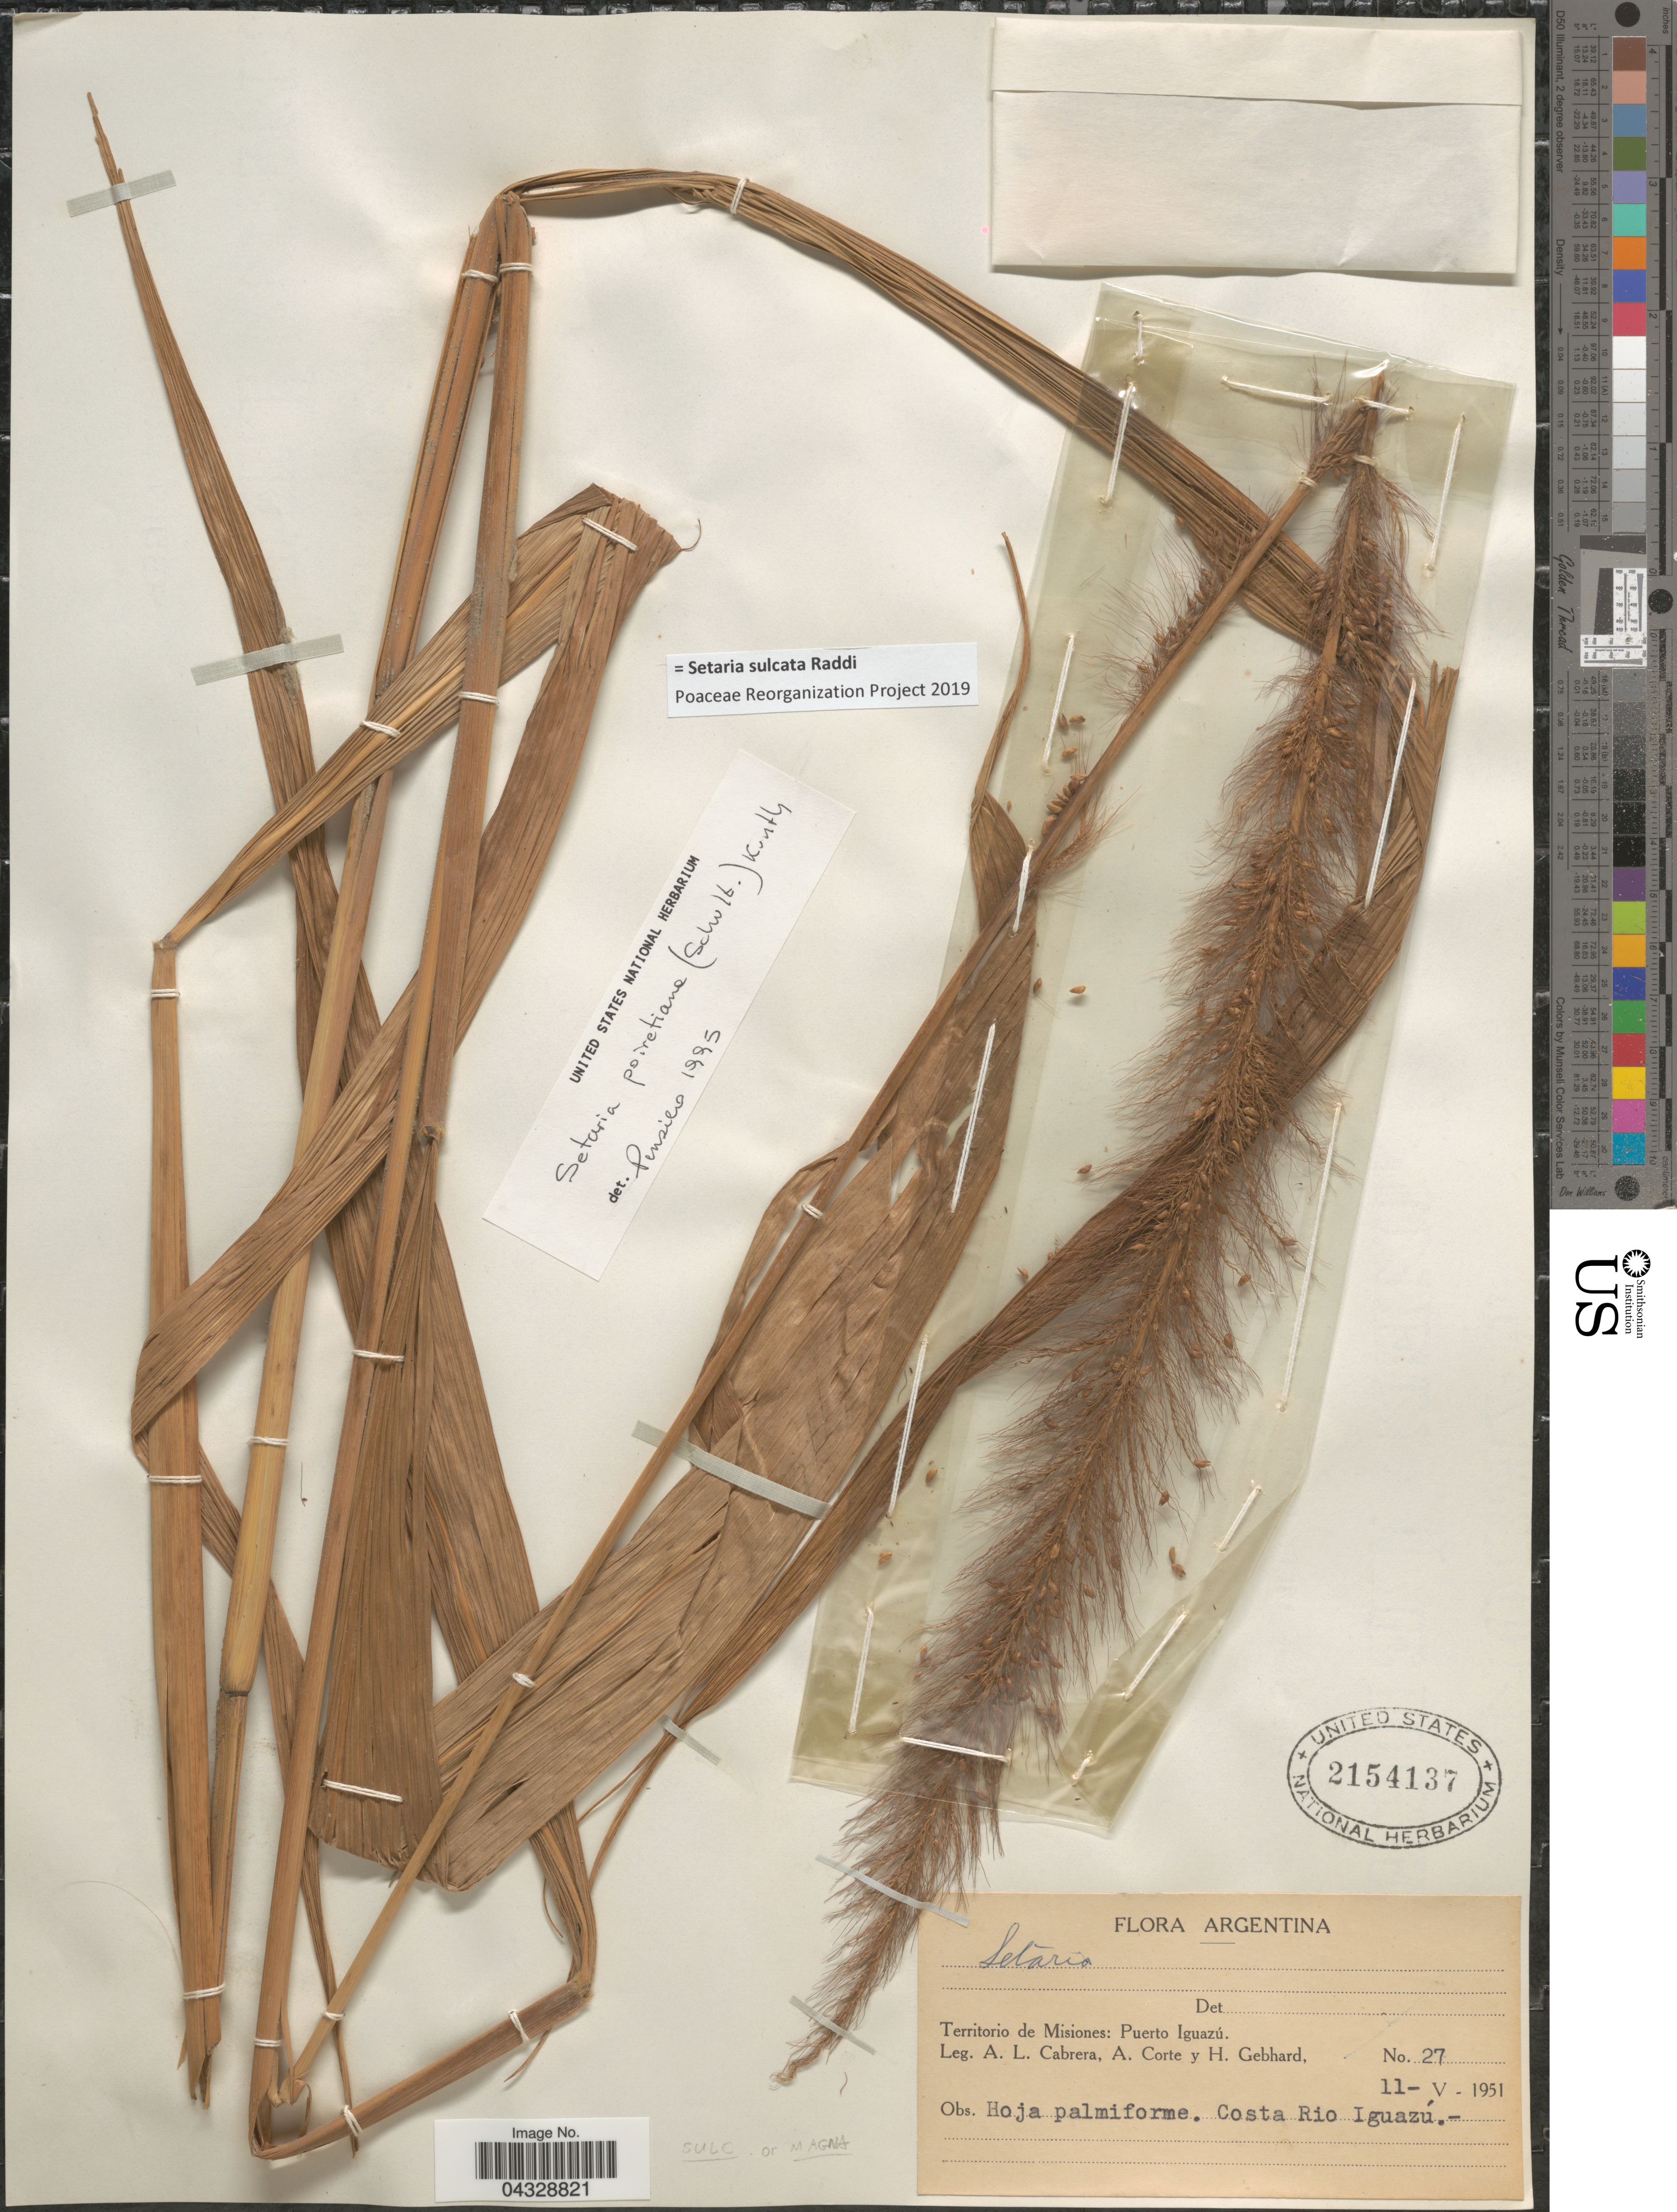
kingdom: Plantae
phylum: Tracheophyta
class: Liliopsida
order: Poales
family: Poaceae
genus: Setaria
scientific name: Setaria sulcata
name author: Raddi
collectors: A. L. Cabrera, A. Corte & H. Gebhard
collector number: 27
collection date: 1951-05-11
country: Argentina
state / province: Misiones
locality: Puerto Iguazú. Costa Rio Iguazú.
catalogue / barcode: US 2154137